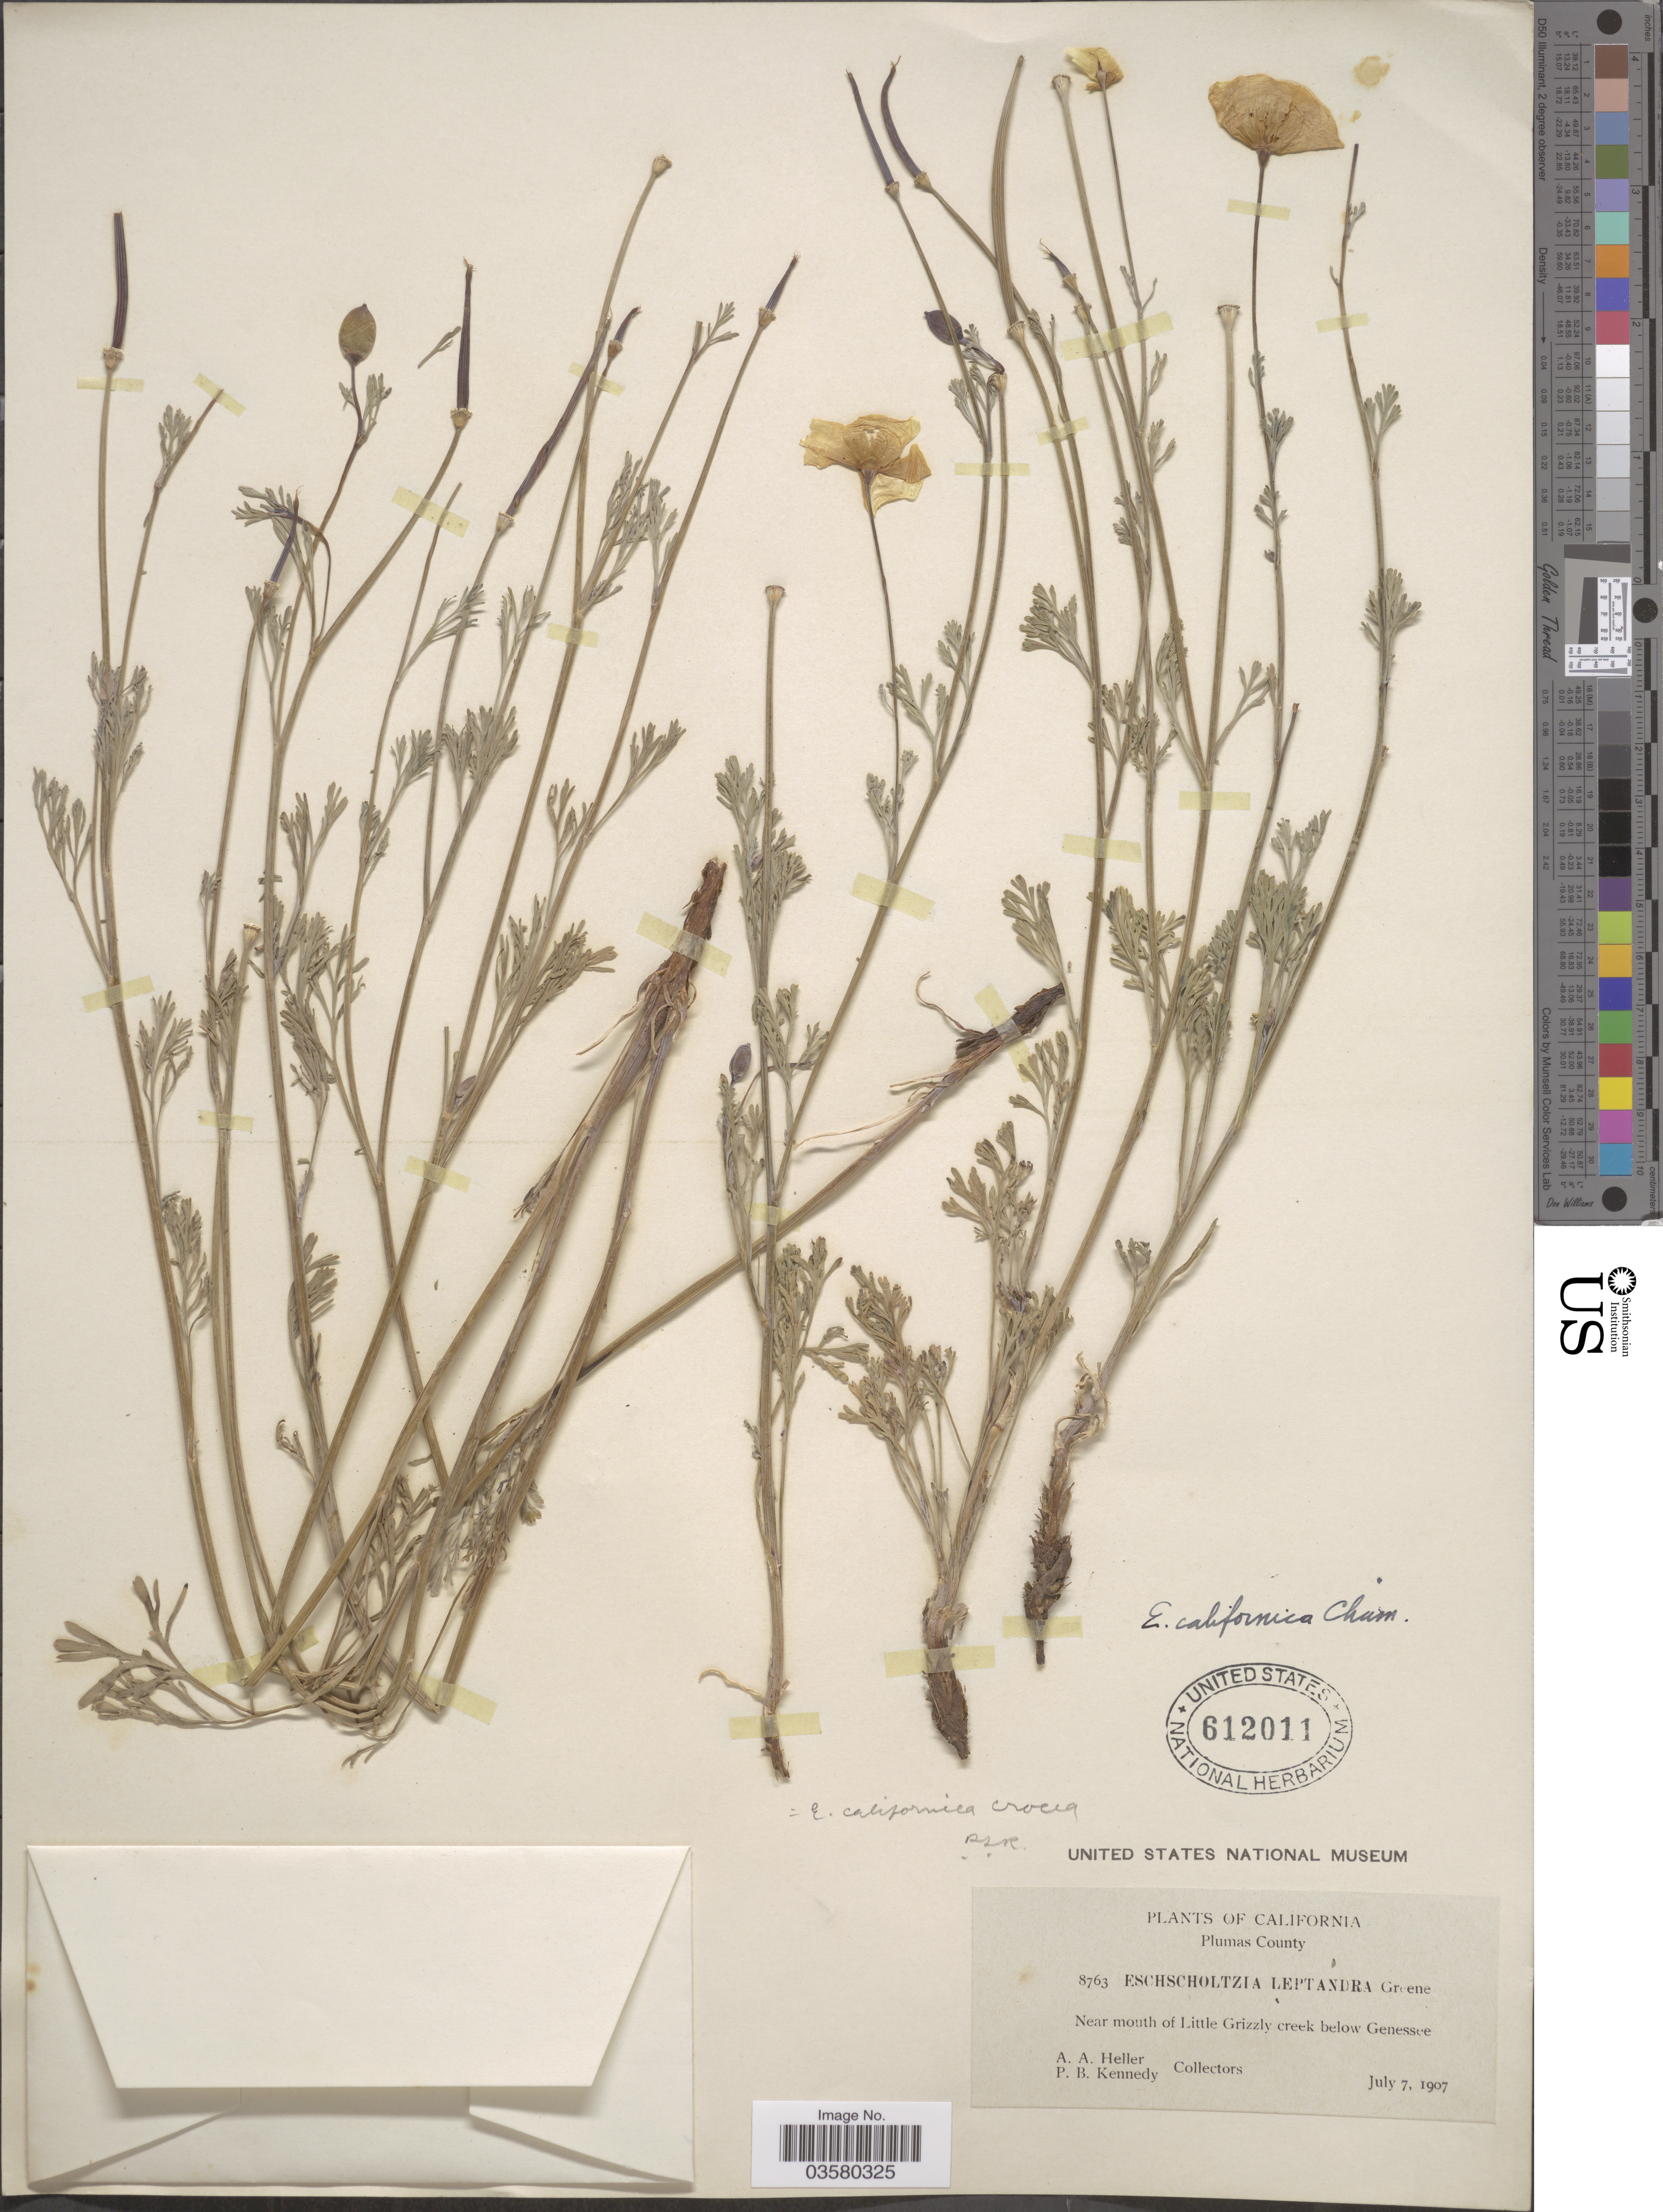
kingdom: Plantae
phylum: Tracheophyta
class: Magnoliopsida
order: Ranunculales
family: Papaveraceae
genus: Eschscholzia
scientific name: Eschscholzia californica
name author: Cham.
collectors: A. A. Heller & P. B. Kennedy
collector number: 8763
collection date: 1907-07-07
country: United States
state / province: California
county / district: Plumas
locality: Plumas County. Near mouth of Little Grizzly creek below Genessee.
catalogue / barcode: US 612011